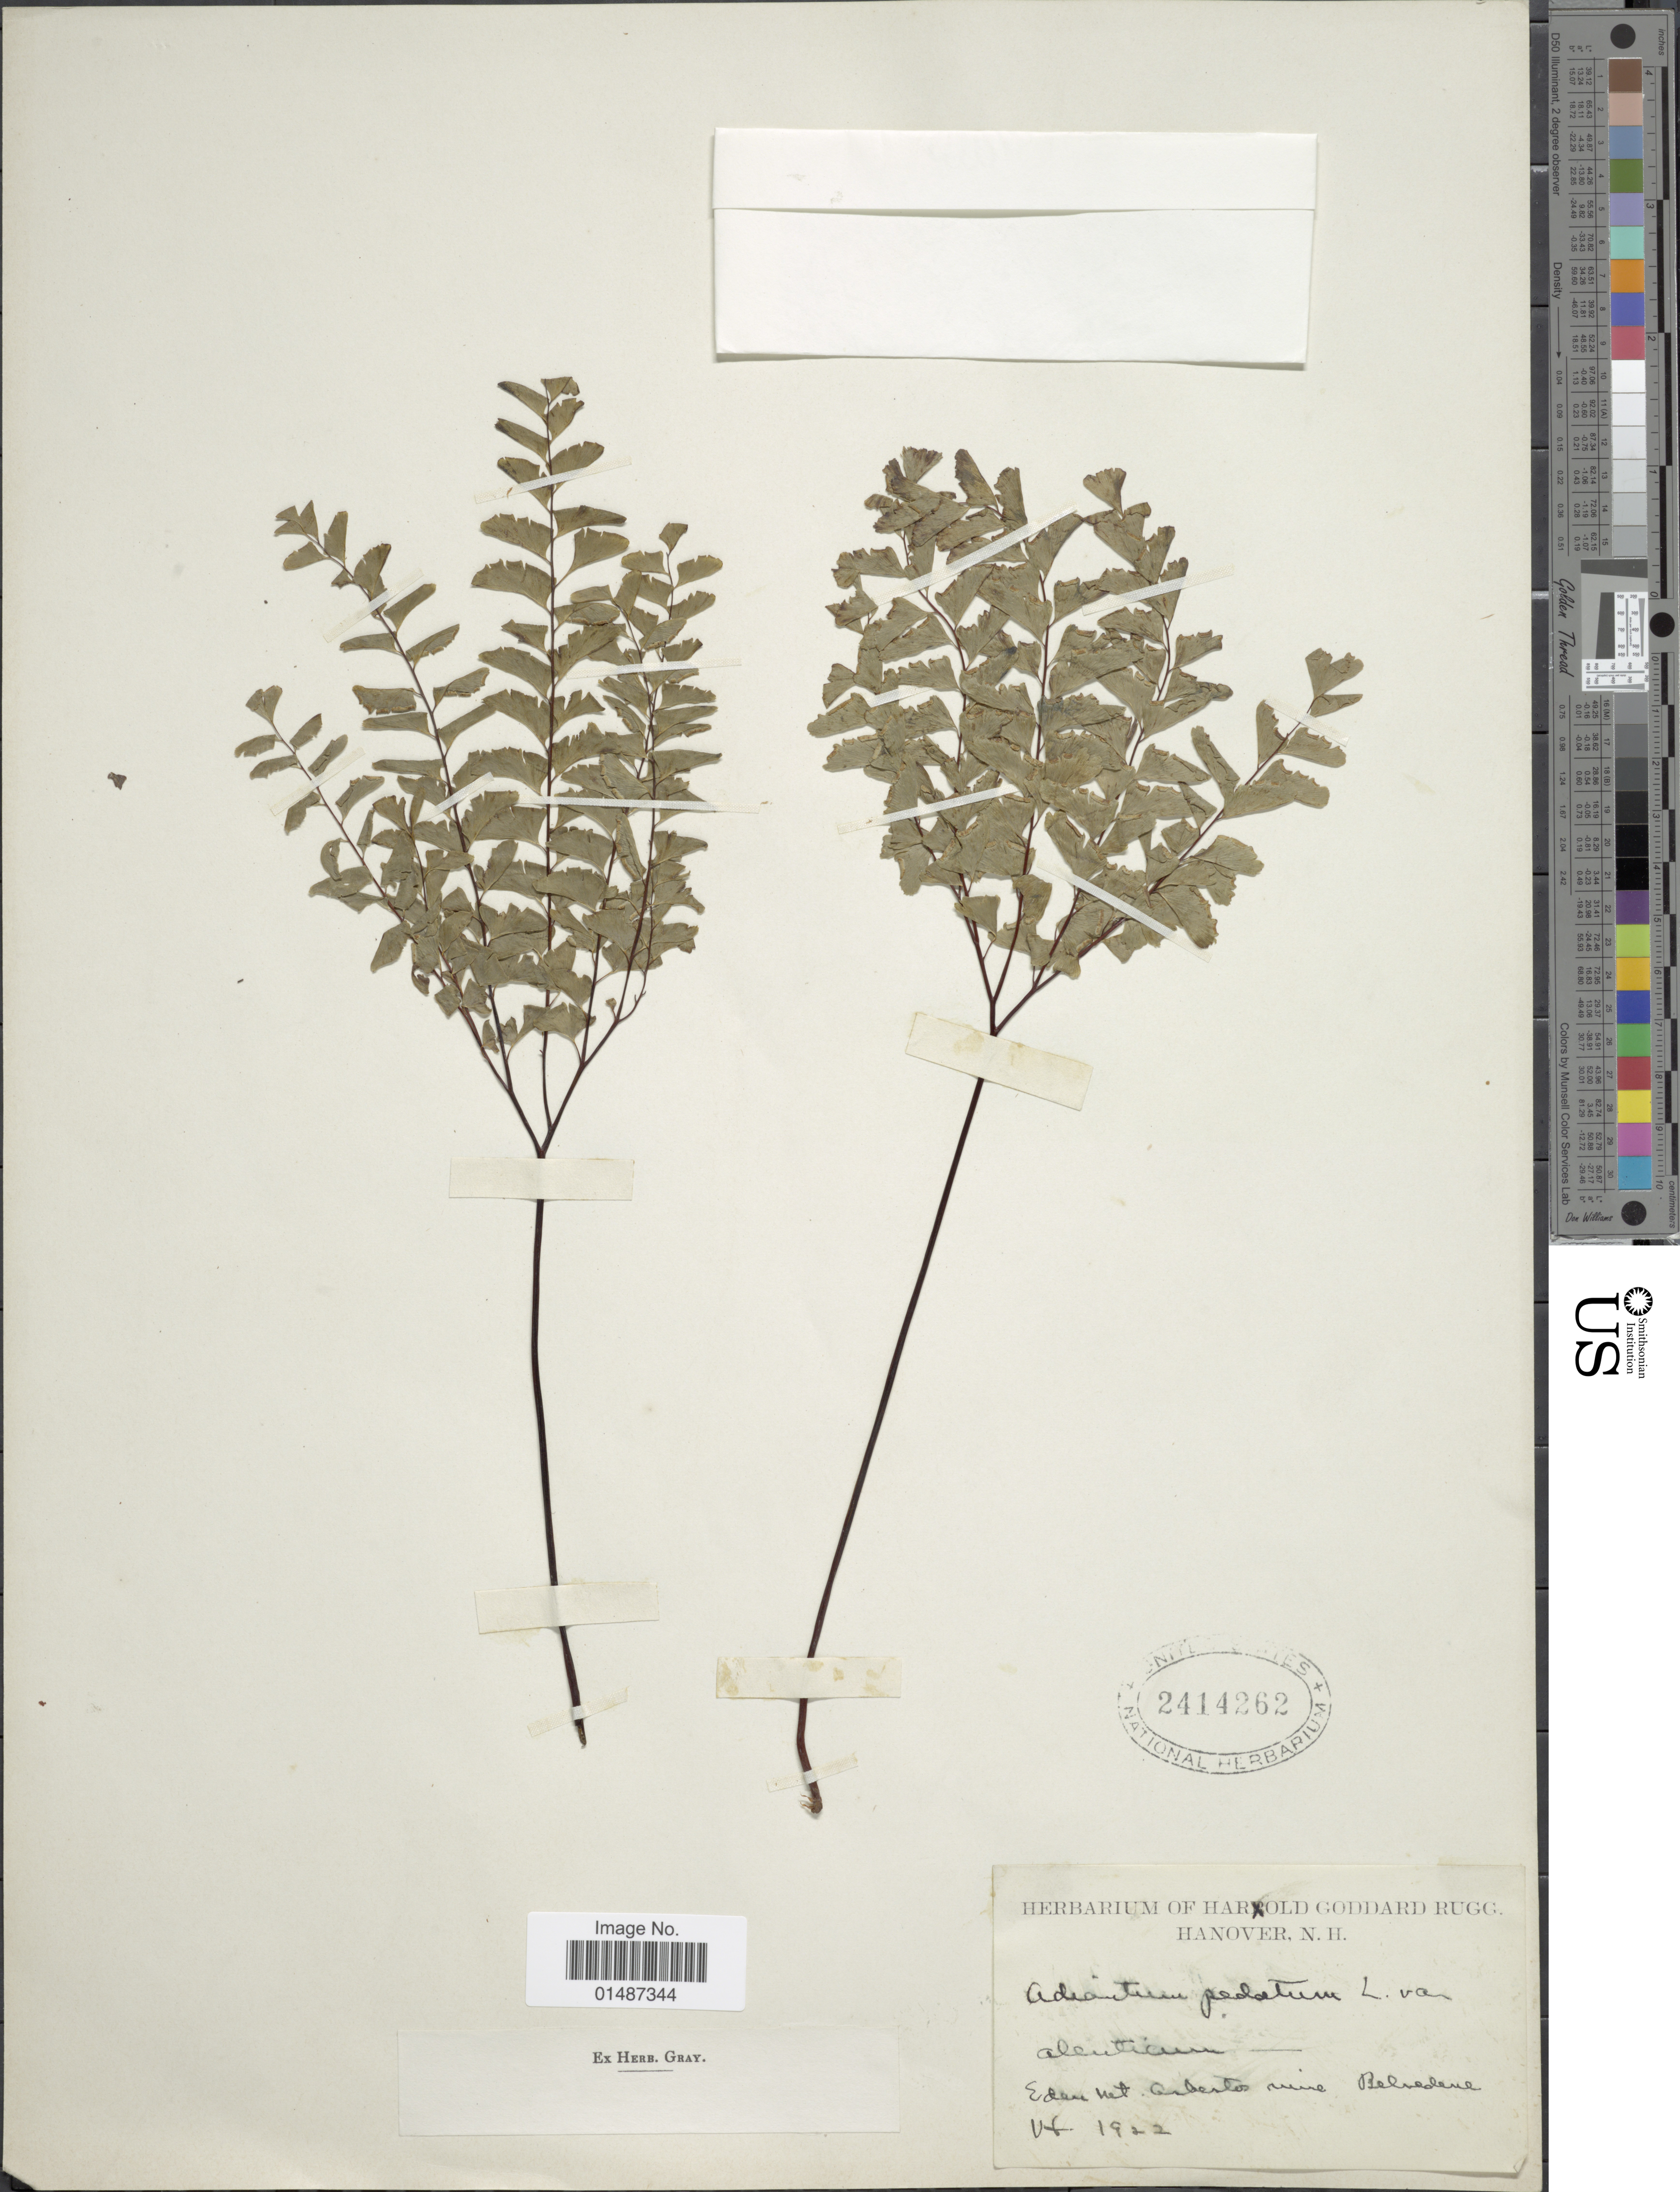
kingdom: Plantae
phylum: Tracheophyta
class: Polypodiopsida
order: Polypodiales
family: Pteridaceae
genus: Adiantum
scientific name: Adiantum pedatum subsp. calderi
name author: Cody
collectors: ex herb. Harold Goddard Rugg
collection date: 1922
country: United States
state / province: Vermont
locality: Hanover. Eden Mt. Arbertos mine, Belvidere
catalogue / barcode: US 2414262